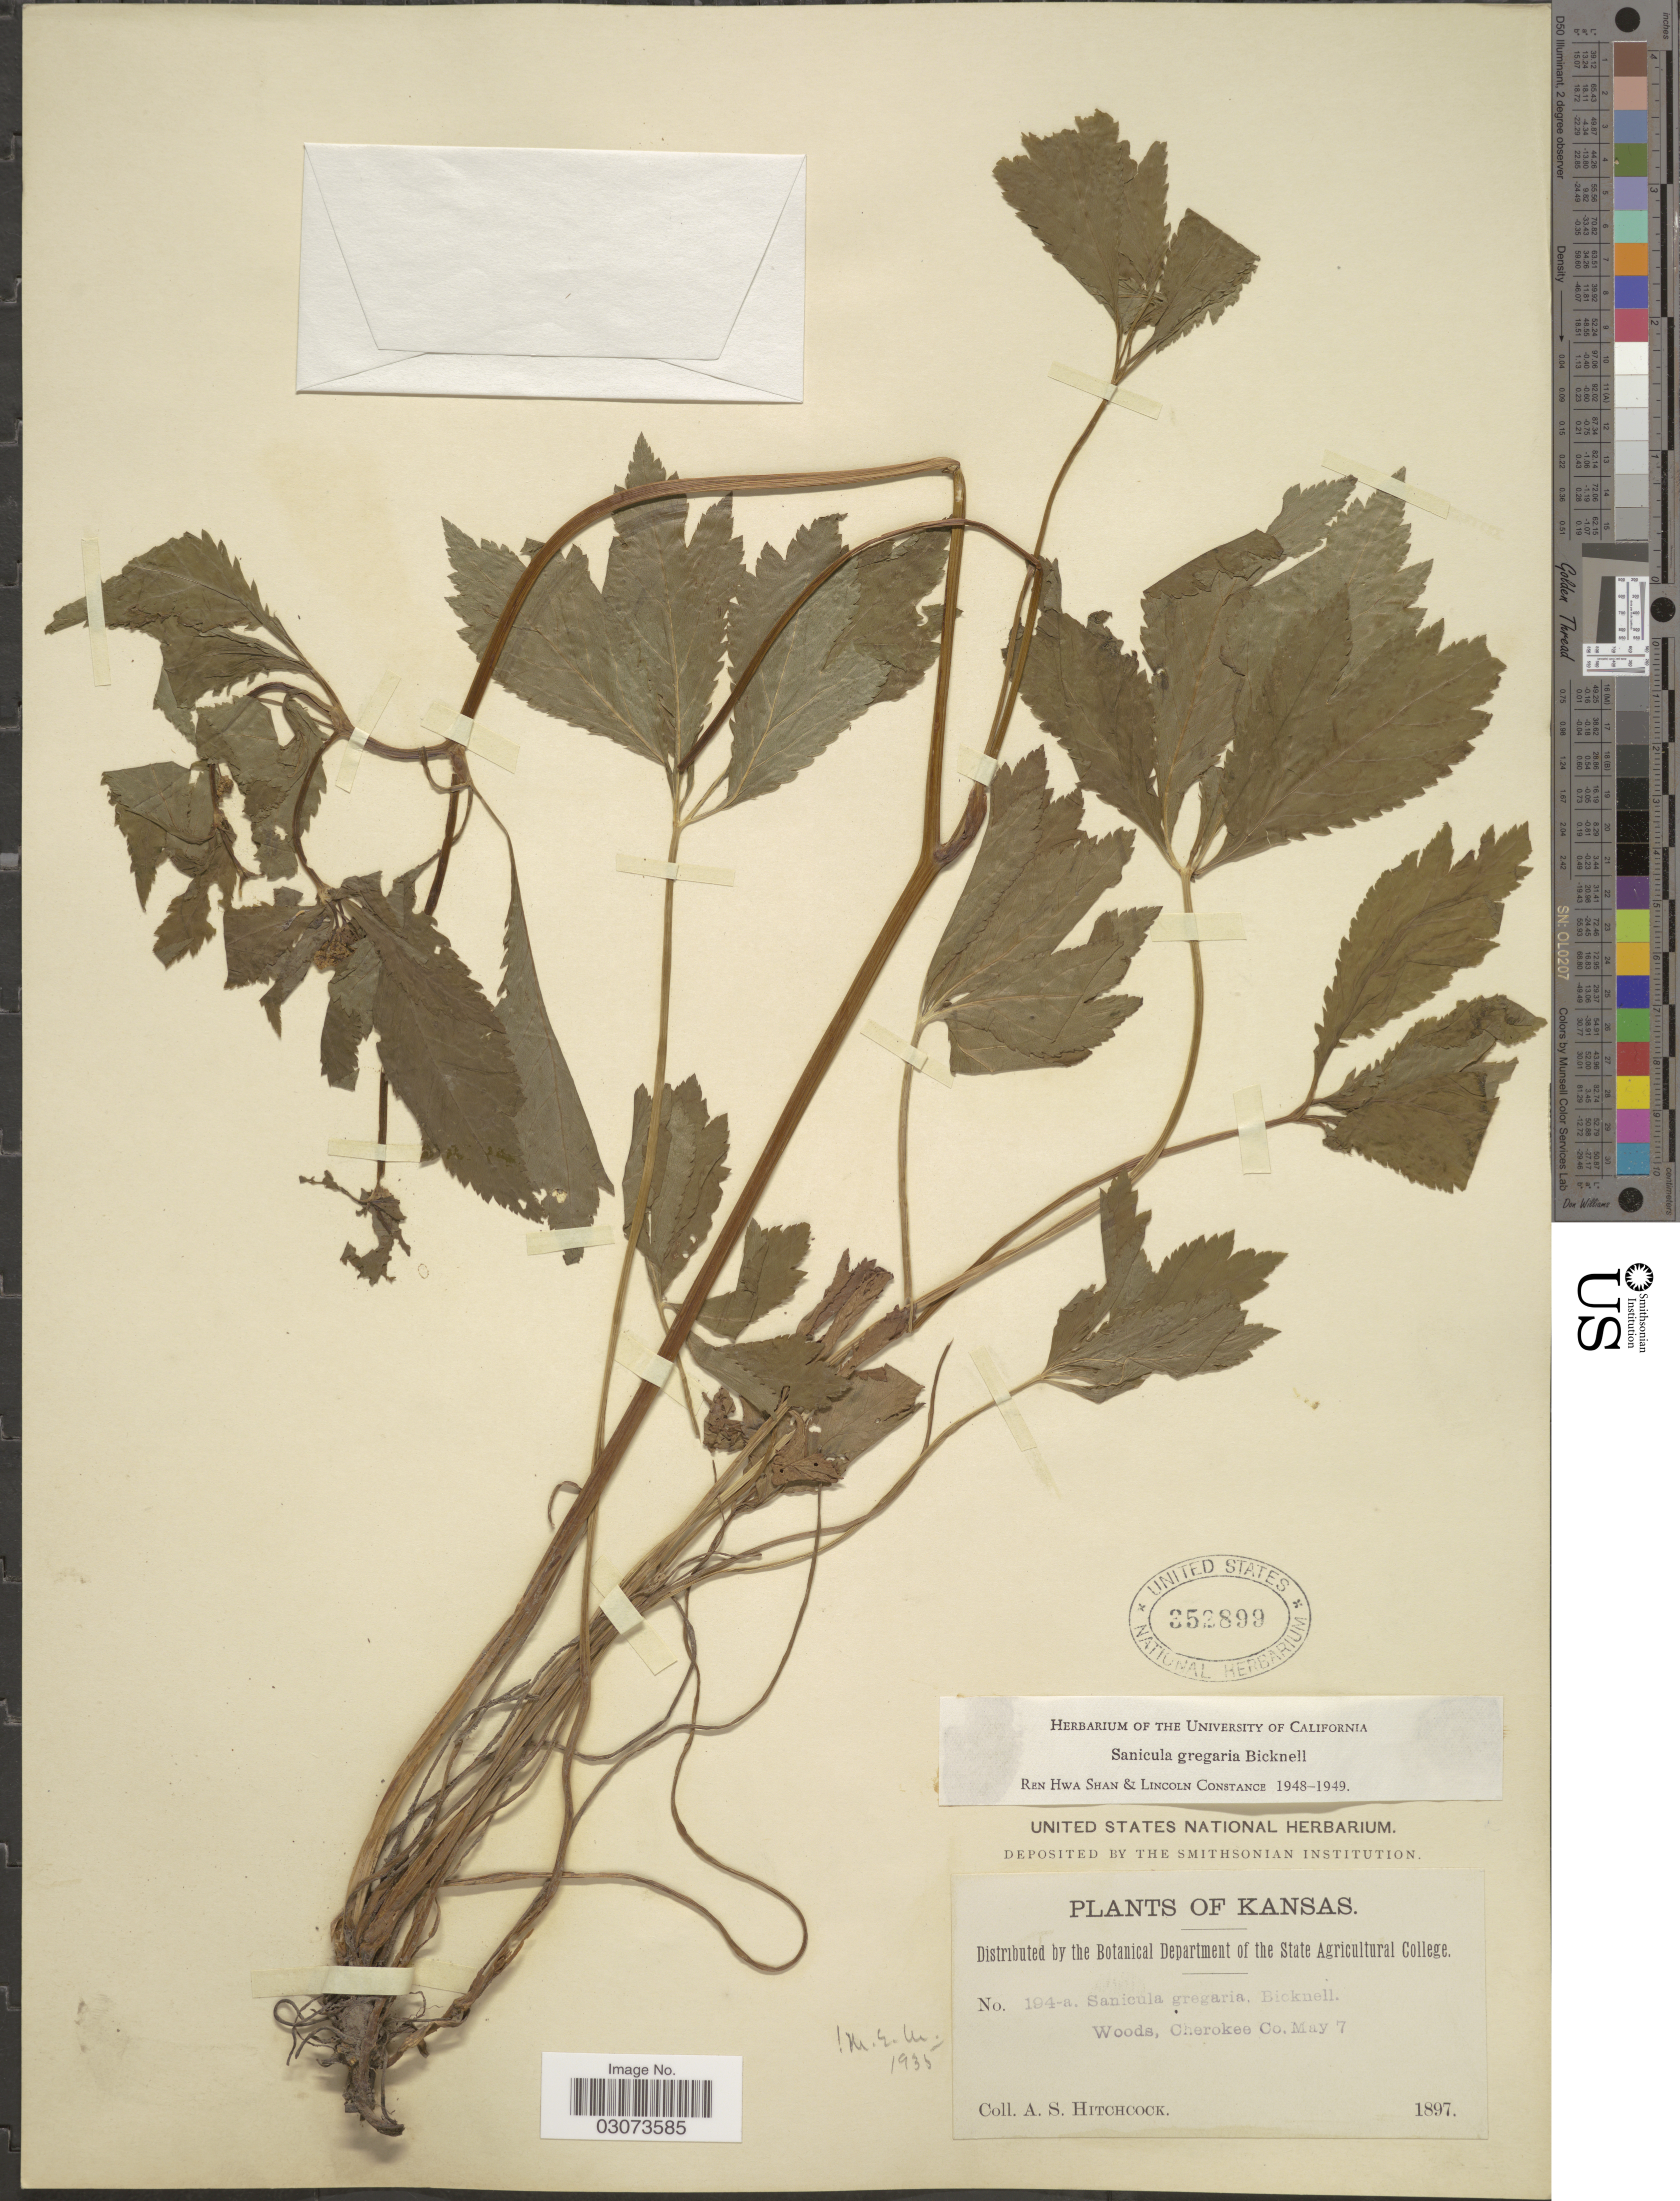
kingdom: Plantae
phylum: Tracheophyta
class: Magnoliopsida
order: Apiales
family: Apiaceae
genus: Sanicula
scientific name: Sanicula gregaria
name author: E.P. Bicknell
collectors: A. S. Hitchcock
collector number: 194-a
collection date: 1897-05-07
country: United States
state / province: Kansas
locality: Cherokee Co.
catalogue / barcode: US 352899